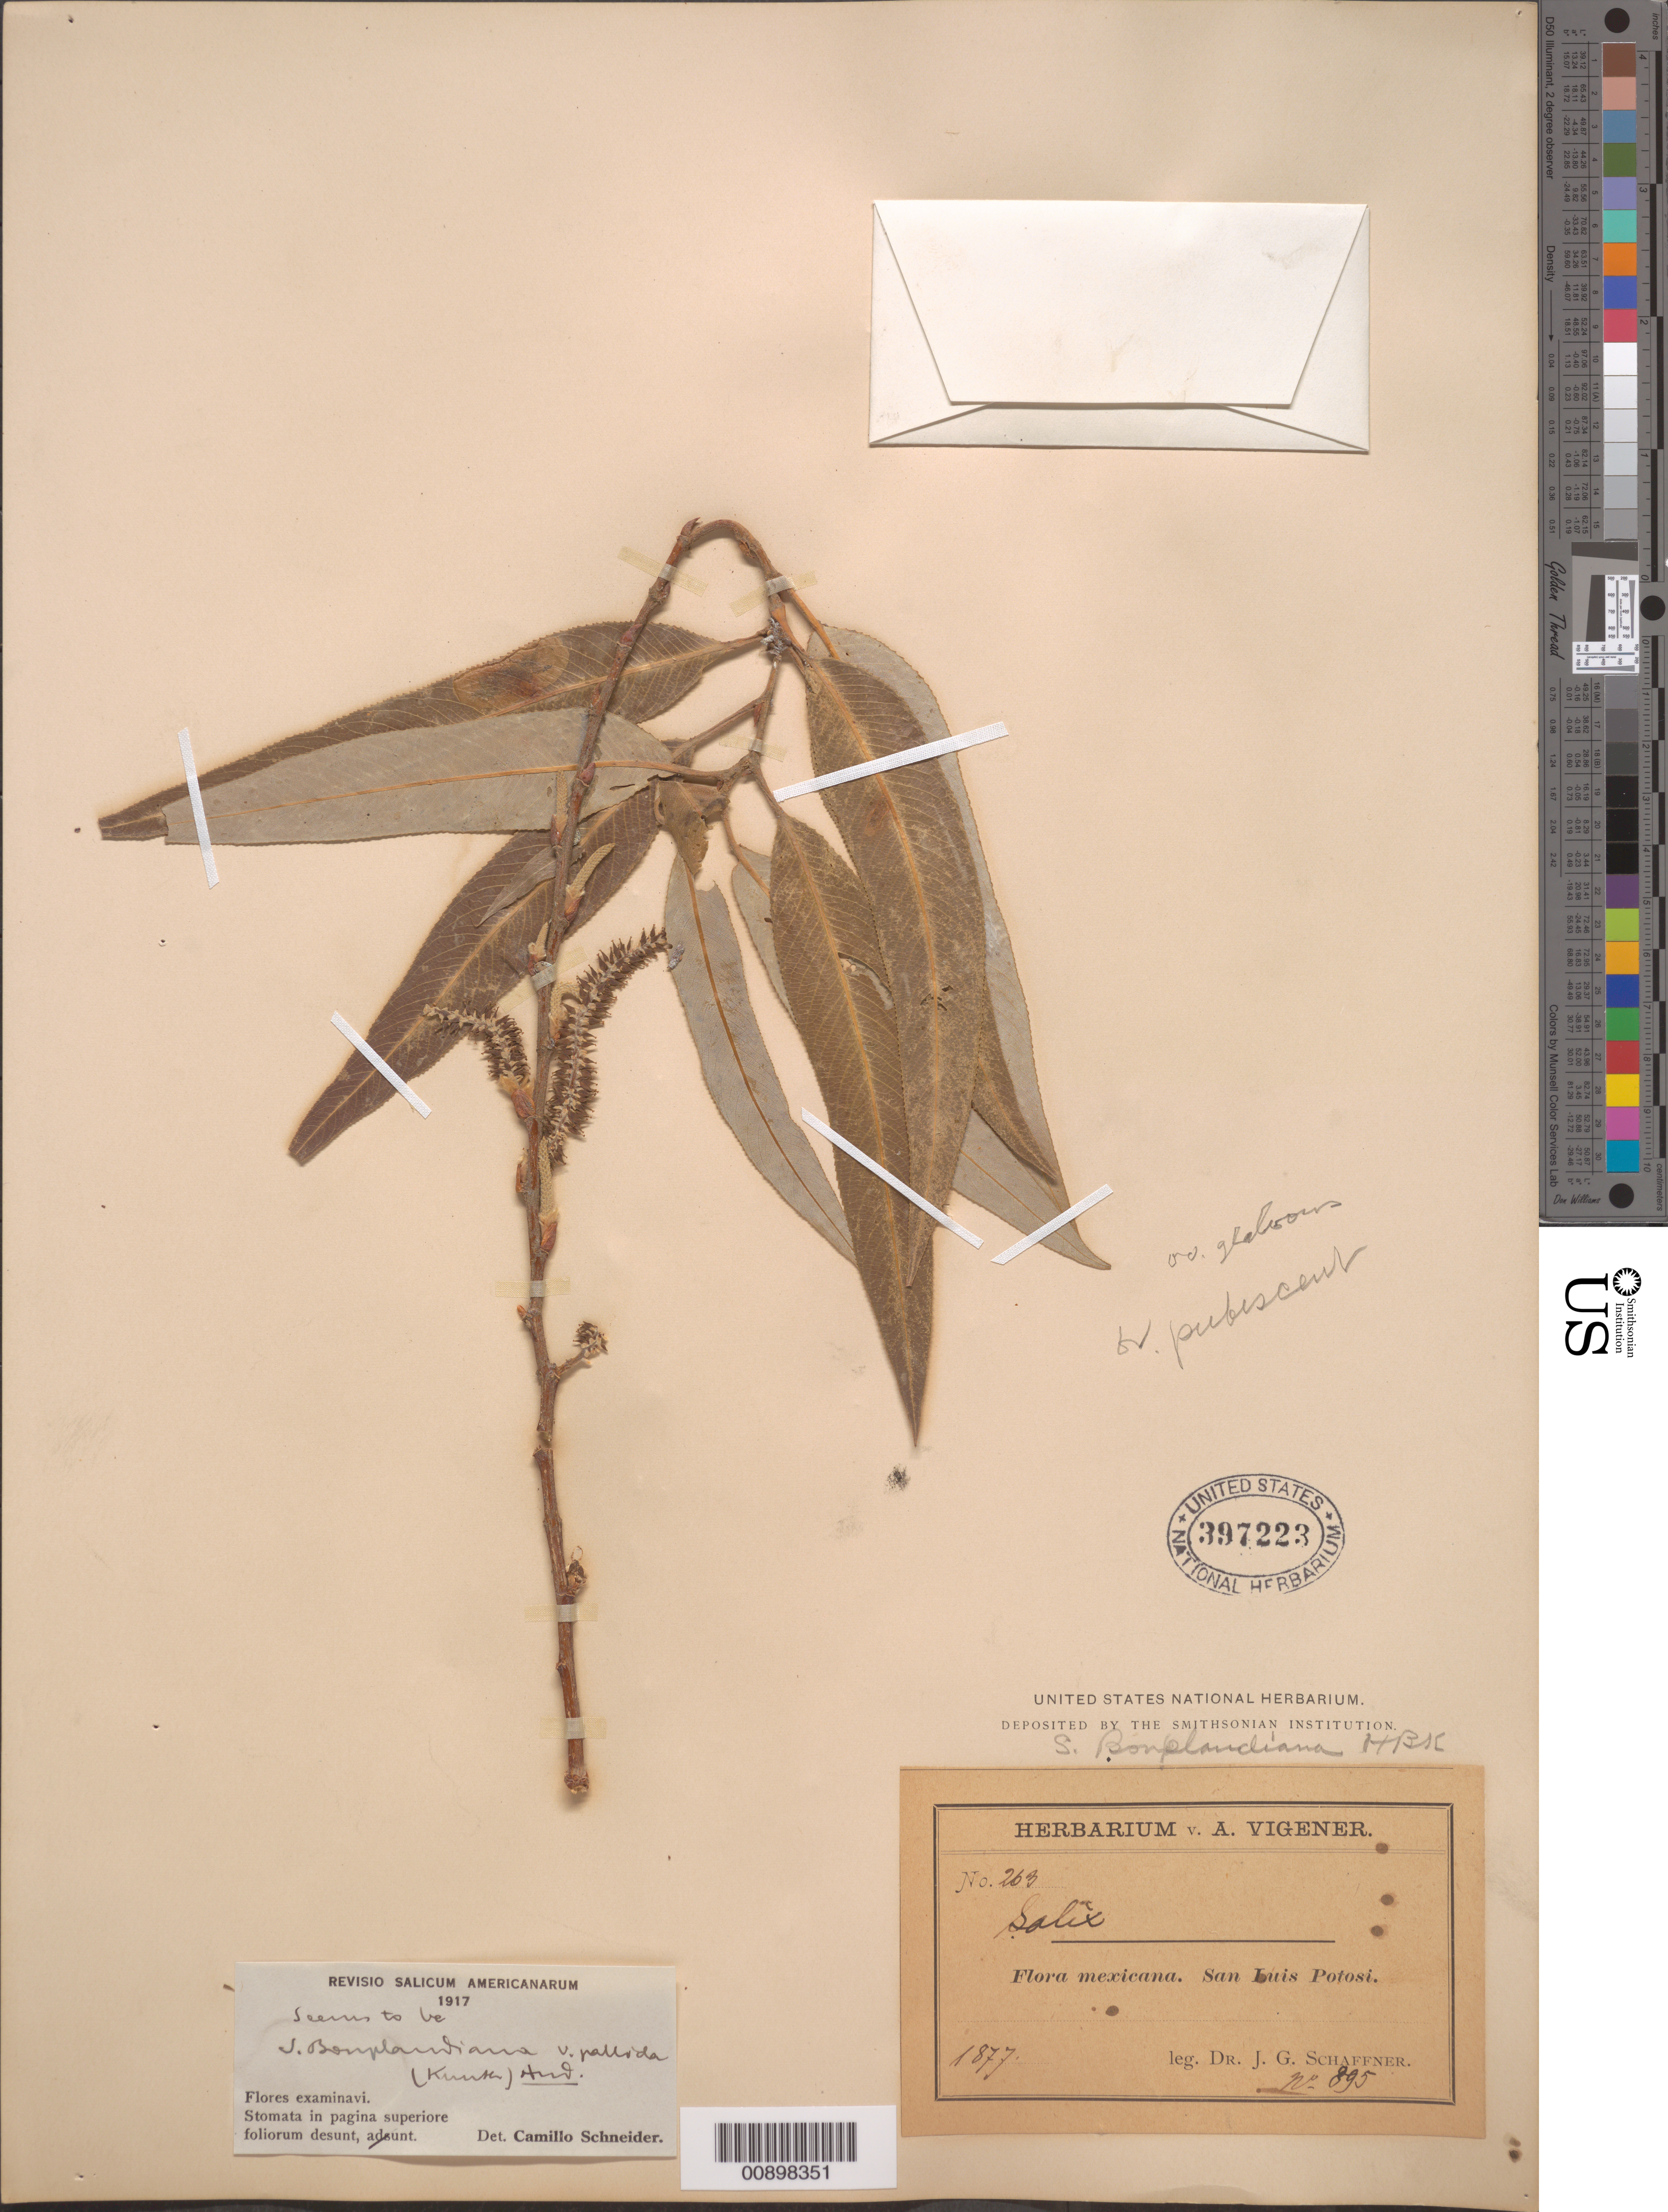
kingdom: Plantae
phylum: Tracheophyta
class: Magnoliopsida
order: Malpighiales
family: Salicaceae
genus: Salix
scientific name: Salix bonplandiana var. pallida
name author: (Kunth) Andersson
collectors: J. G. Schaffner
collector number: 263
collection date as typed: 1877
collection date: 1877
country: Mexico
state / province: San Luis Potosí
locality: San Luis Potosí.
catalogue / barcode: US 397223